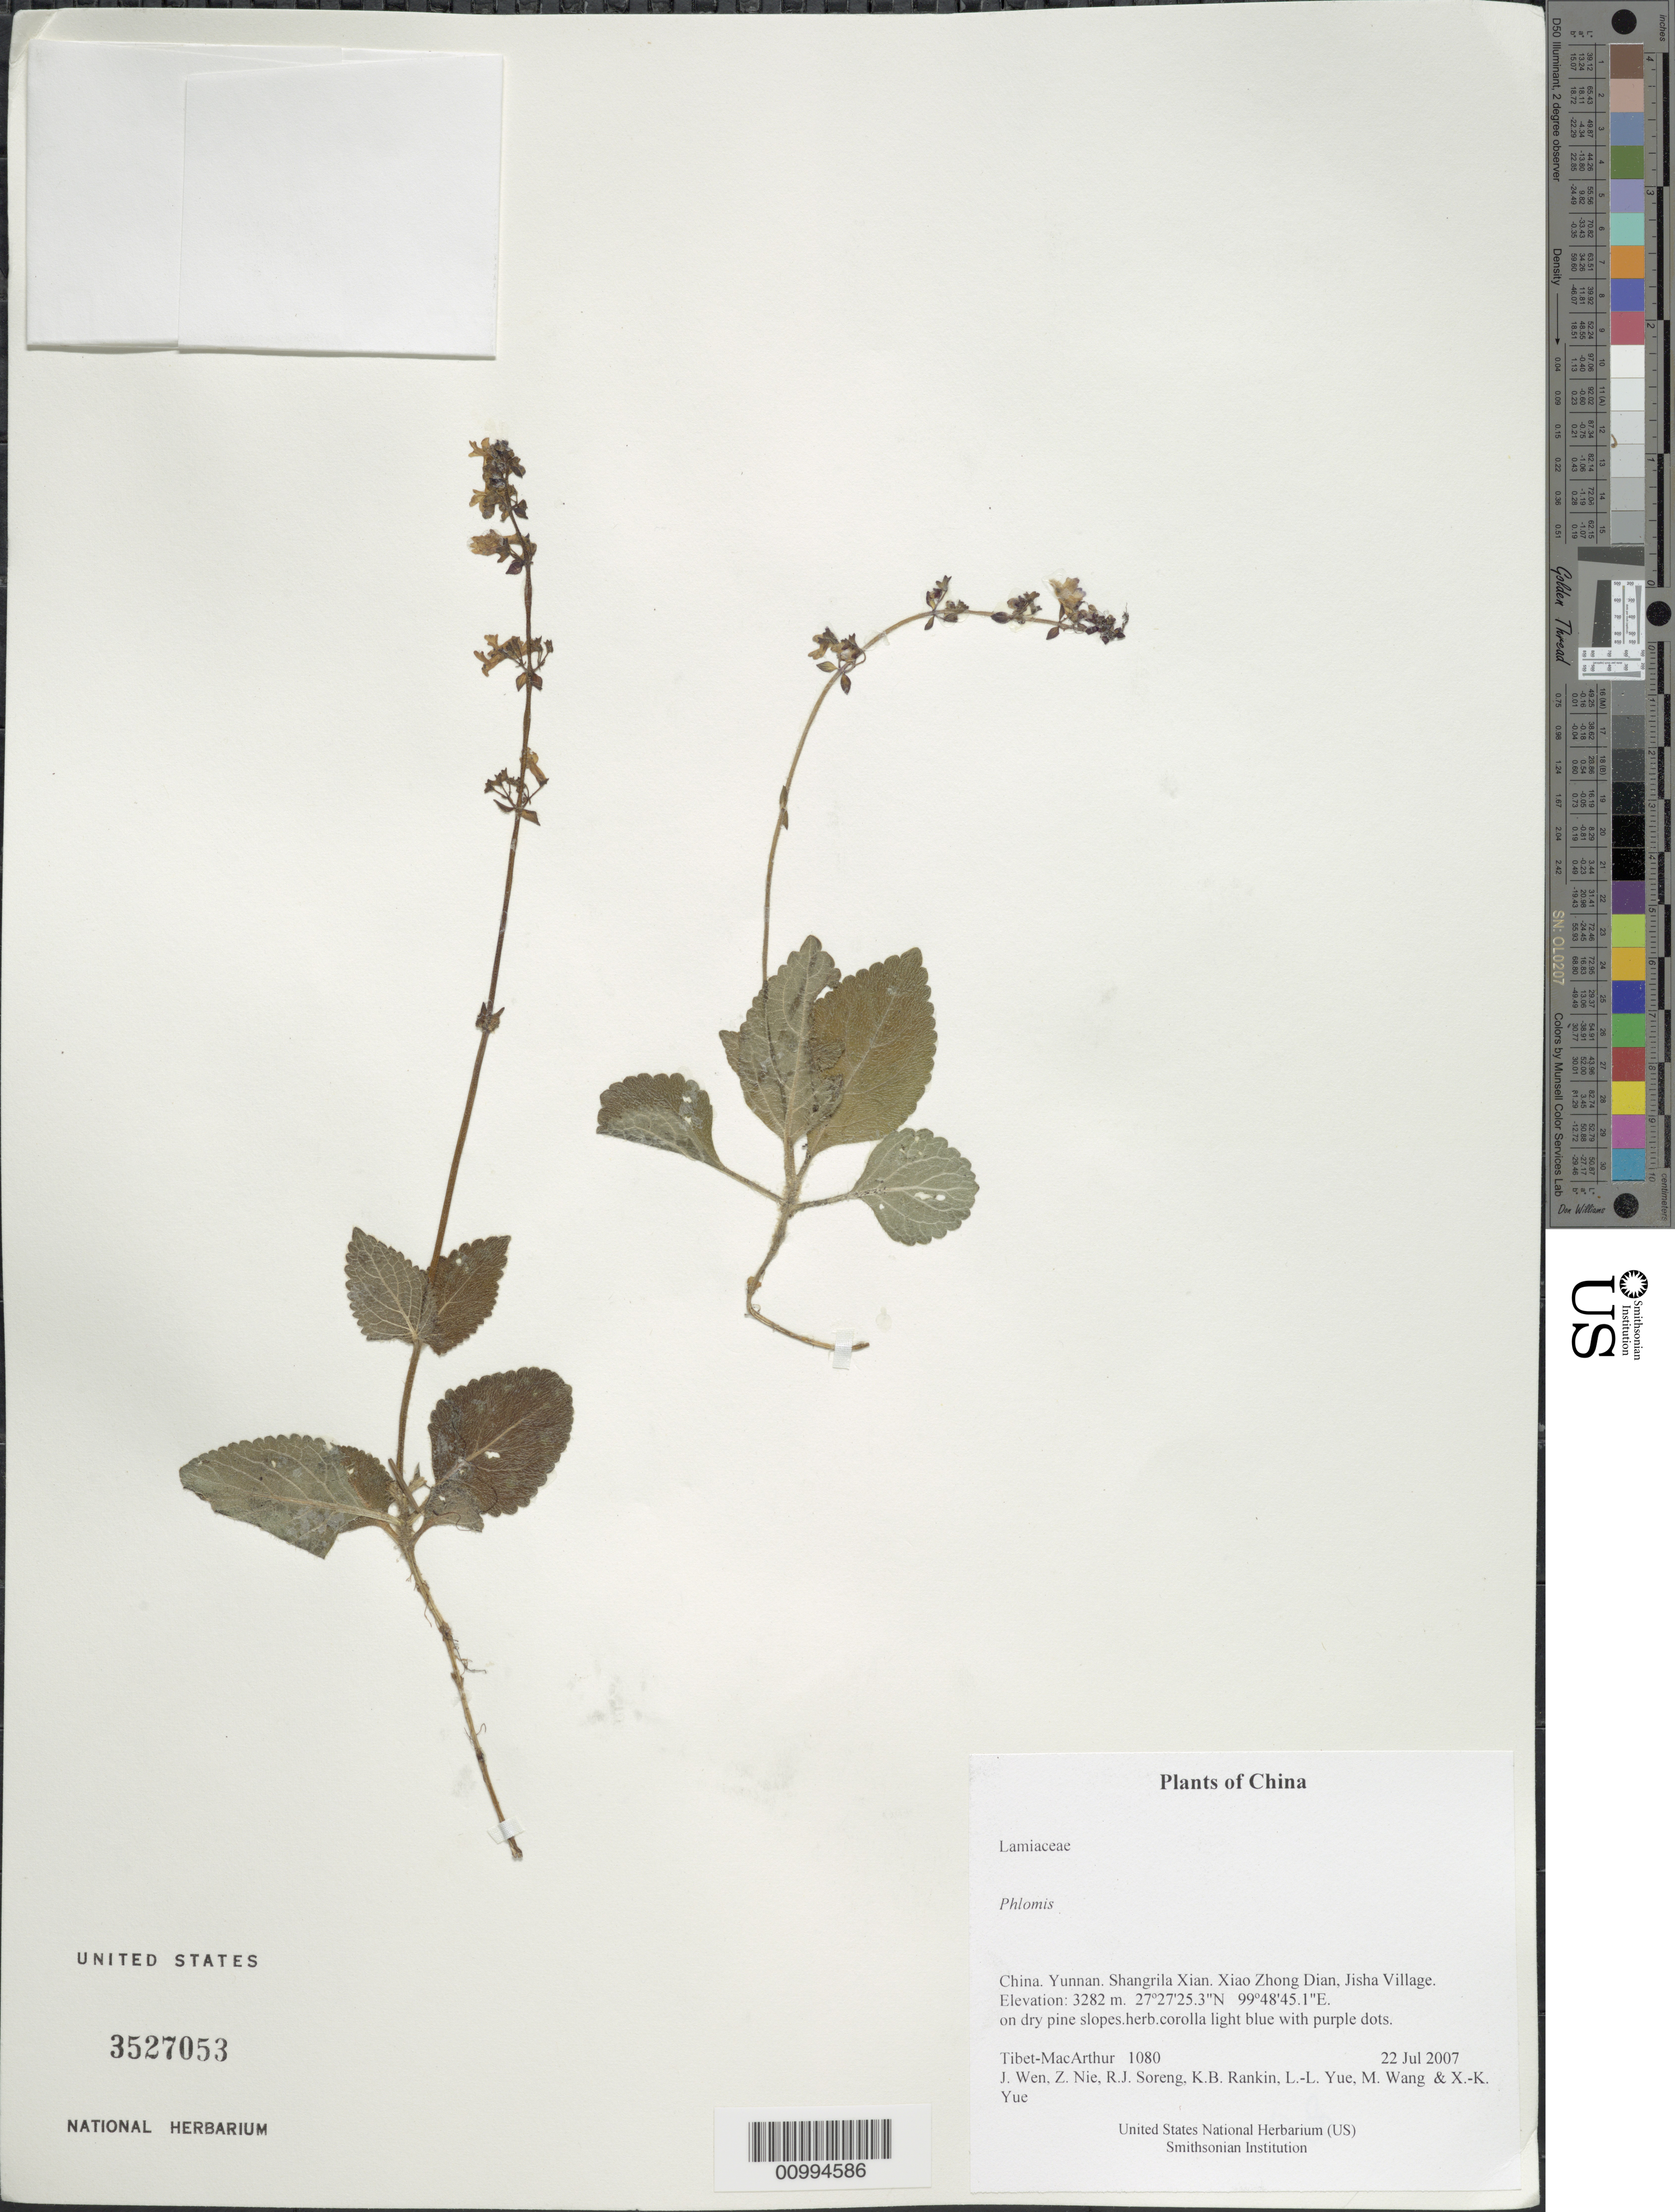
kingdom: Plantae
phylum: Tracheophyta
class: Magnoliopsida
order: Lamiales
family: Lamiaceae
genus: Phlomis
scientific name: Phlomis sp.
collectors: Tibet-MacArthur, J. Wen, Z. Nie, R. J. Soreng, K. Rankin, L. Yue, M. Wang & X. Yue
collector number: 1080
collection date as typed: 22 Jul 2007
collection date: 2007-07-22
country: China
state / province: Yunnan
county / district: Shangrila Xian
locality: Xiao Zhong Dian, Jisha Village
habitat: On dry pine slopes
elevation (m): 3282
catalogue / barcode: US 3527053